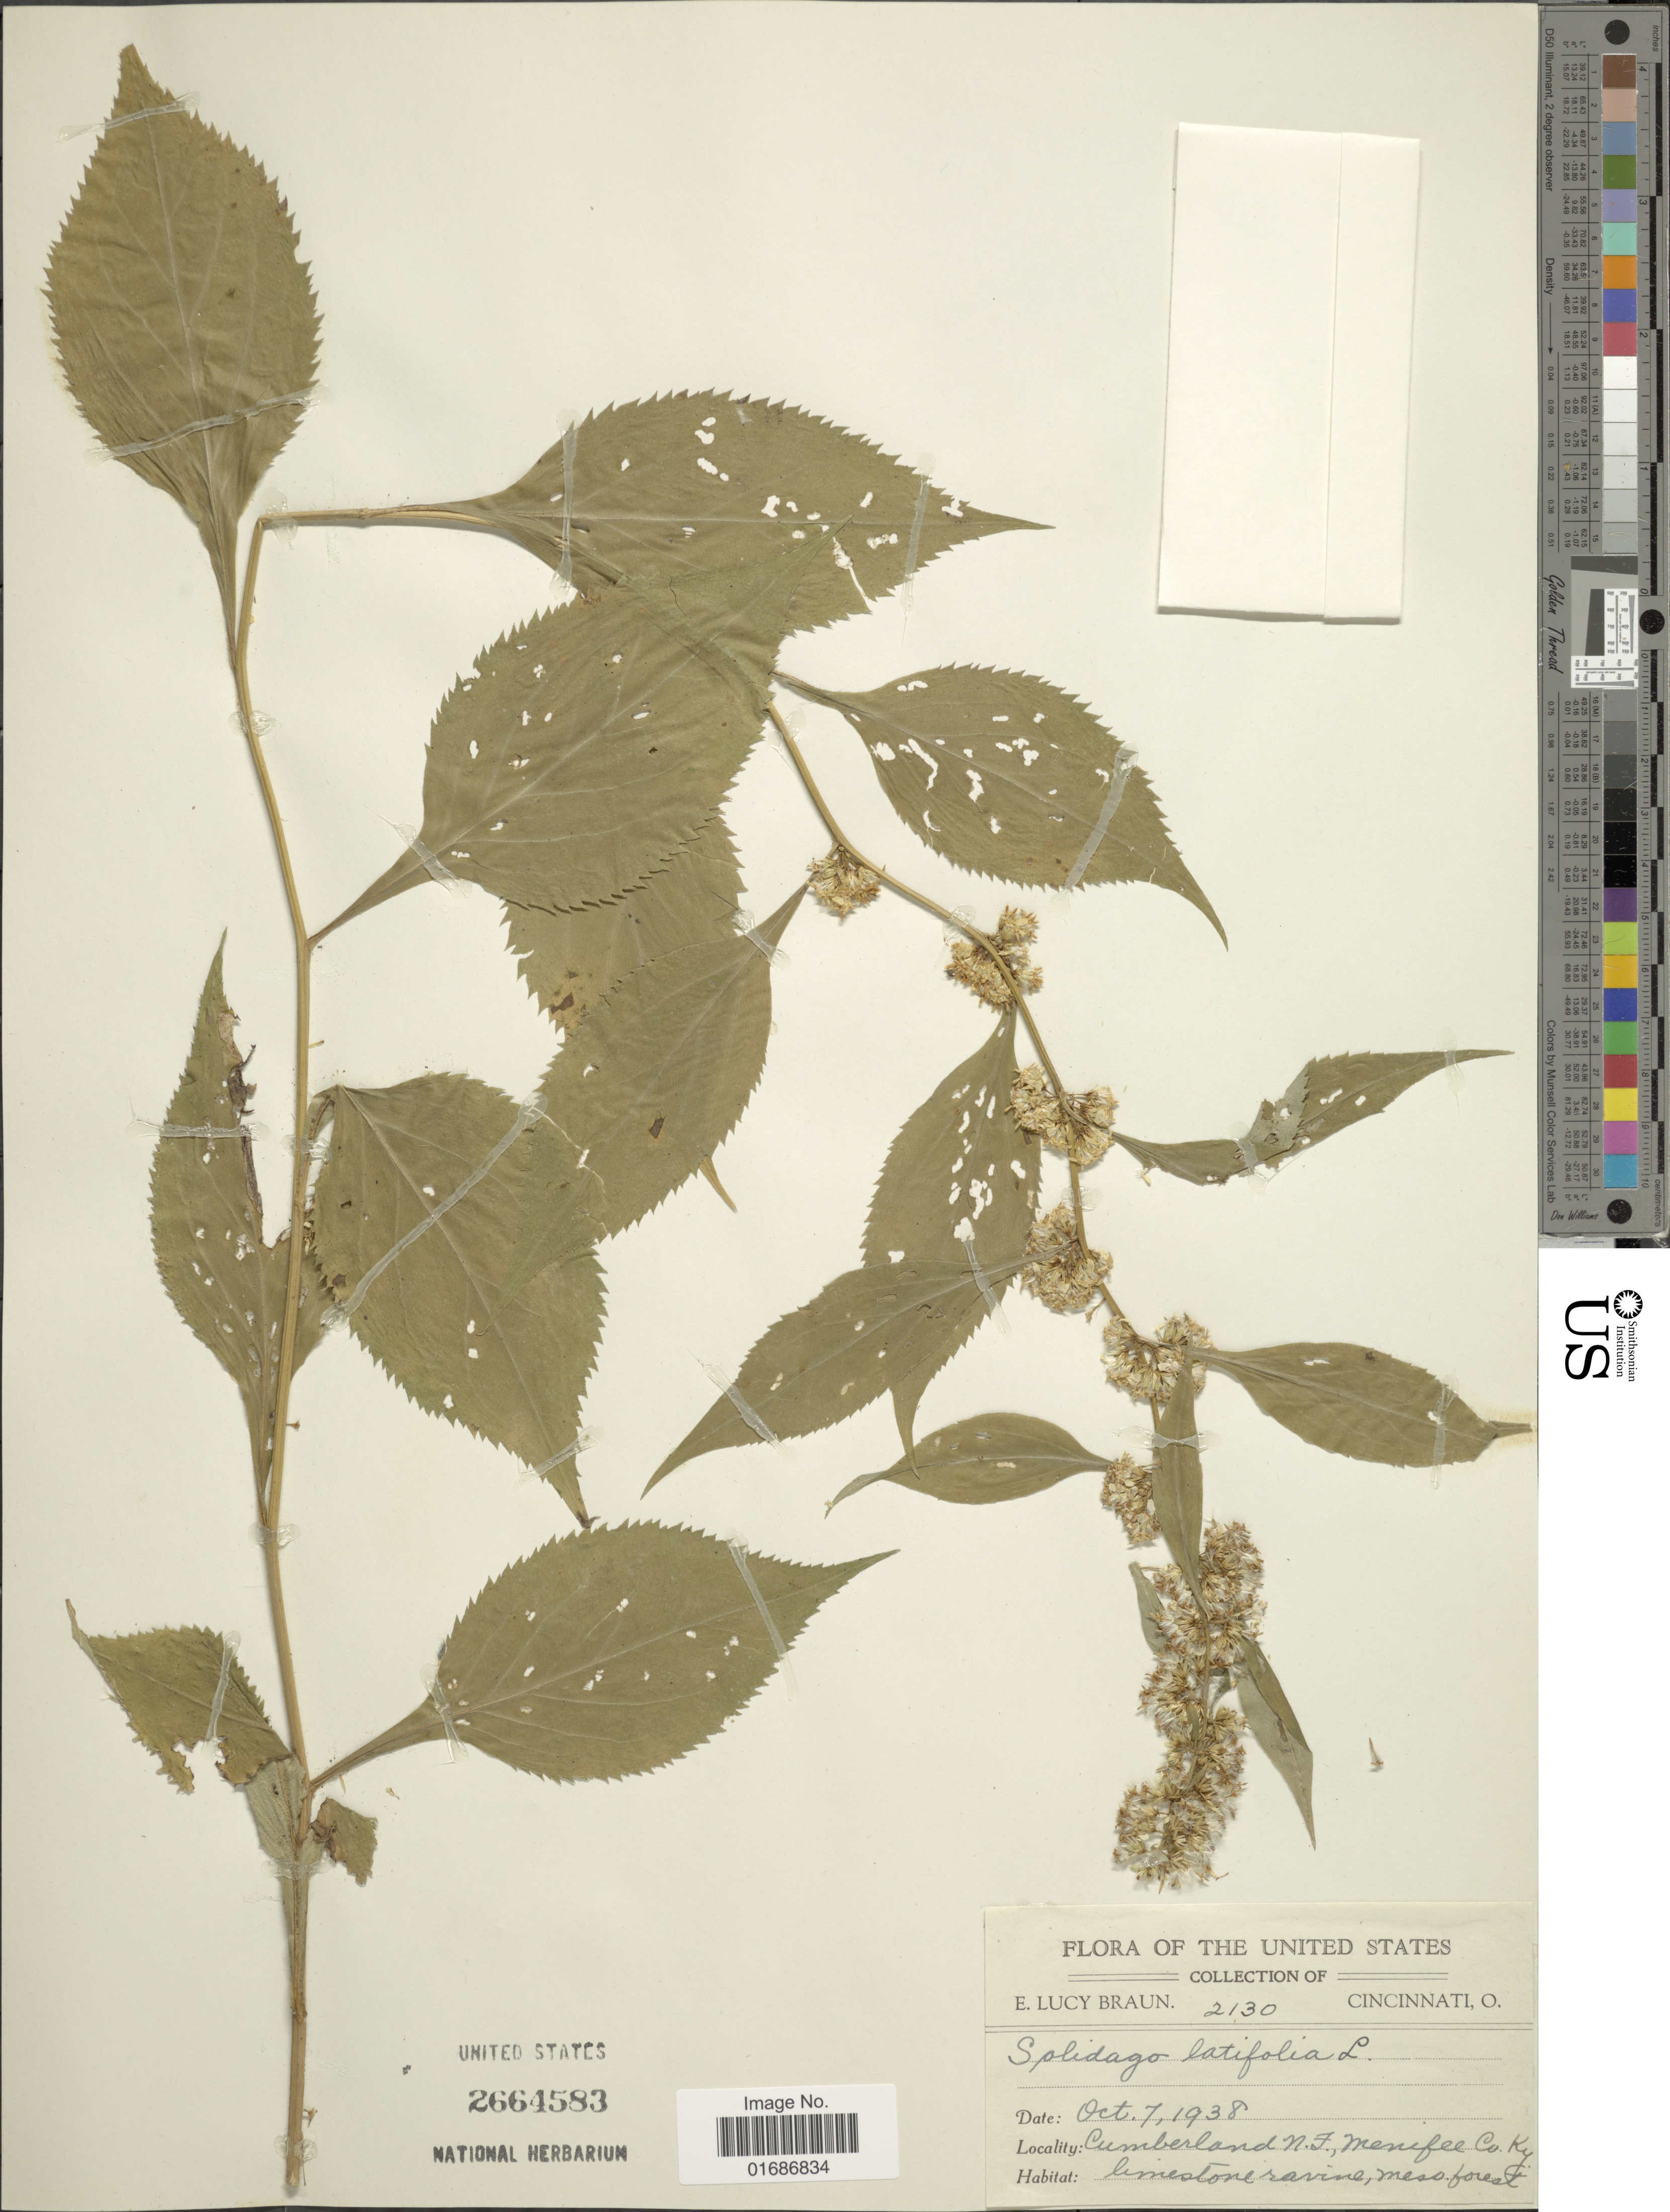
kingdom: Plantae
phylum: Tracheophyta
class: Magnoliopsida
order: Asterales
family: Asteraceae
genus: Solidago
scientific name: Solidago flexicaulis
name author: L.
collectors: E. L. Braun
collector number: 2130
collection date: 1938-10-07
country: United States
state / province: Kentucky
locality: Cumberland N.T, Menifee Co. Ky.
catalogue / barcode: US 2664583